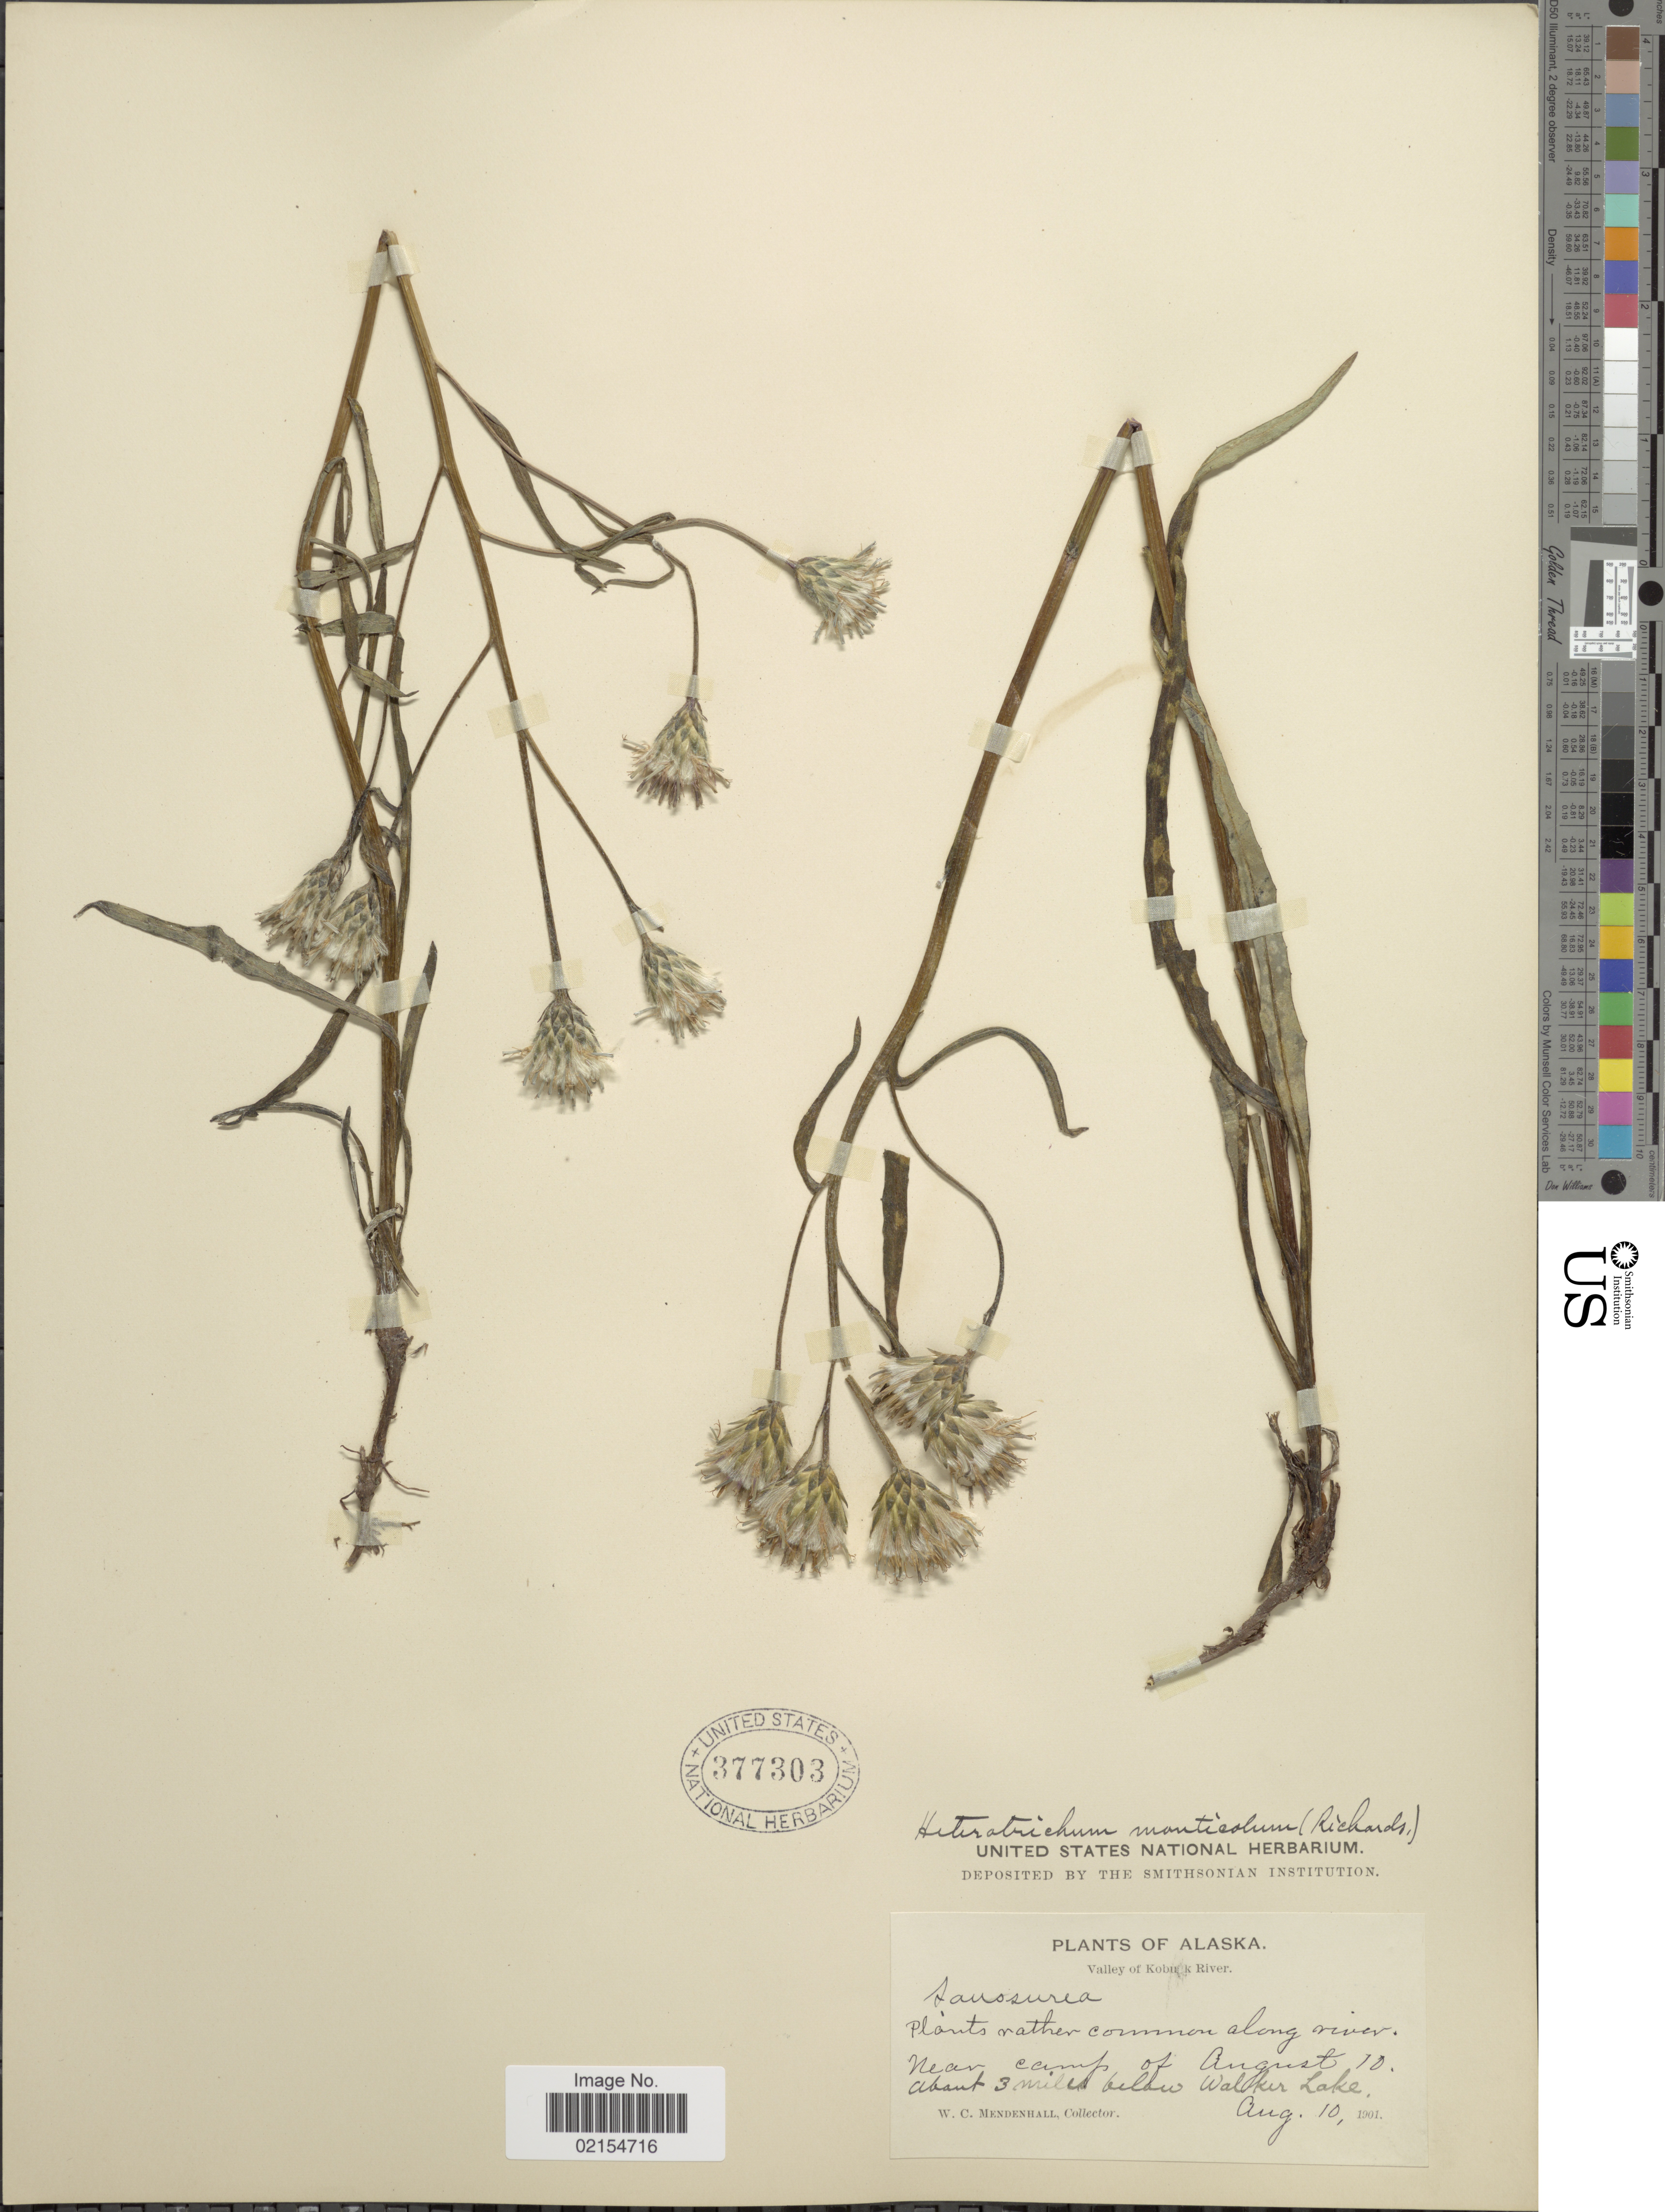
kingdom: Plantae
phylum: Tracheophyta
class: Magnoliopsida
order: Asterales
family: Asteraceae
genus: Saussurea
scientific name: Saussurea angustifolia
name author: (L.) DC.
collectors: W. Mendenhall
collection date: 1901-08-10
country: United States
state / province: Alaska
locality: Rather commn along river, Near camp of August 10, about 3 miles below Walker Lake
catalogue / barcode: US 377303